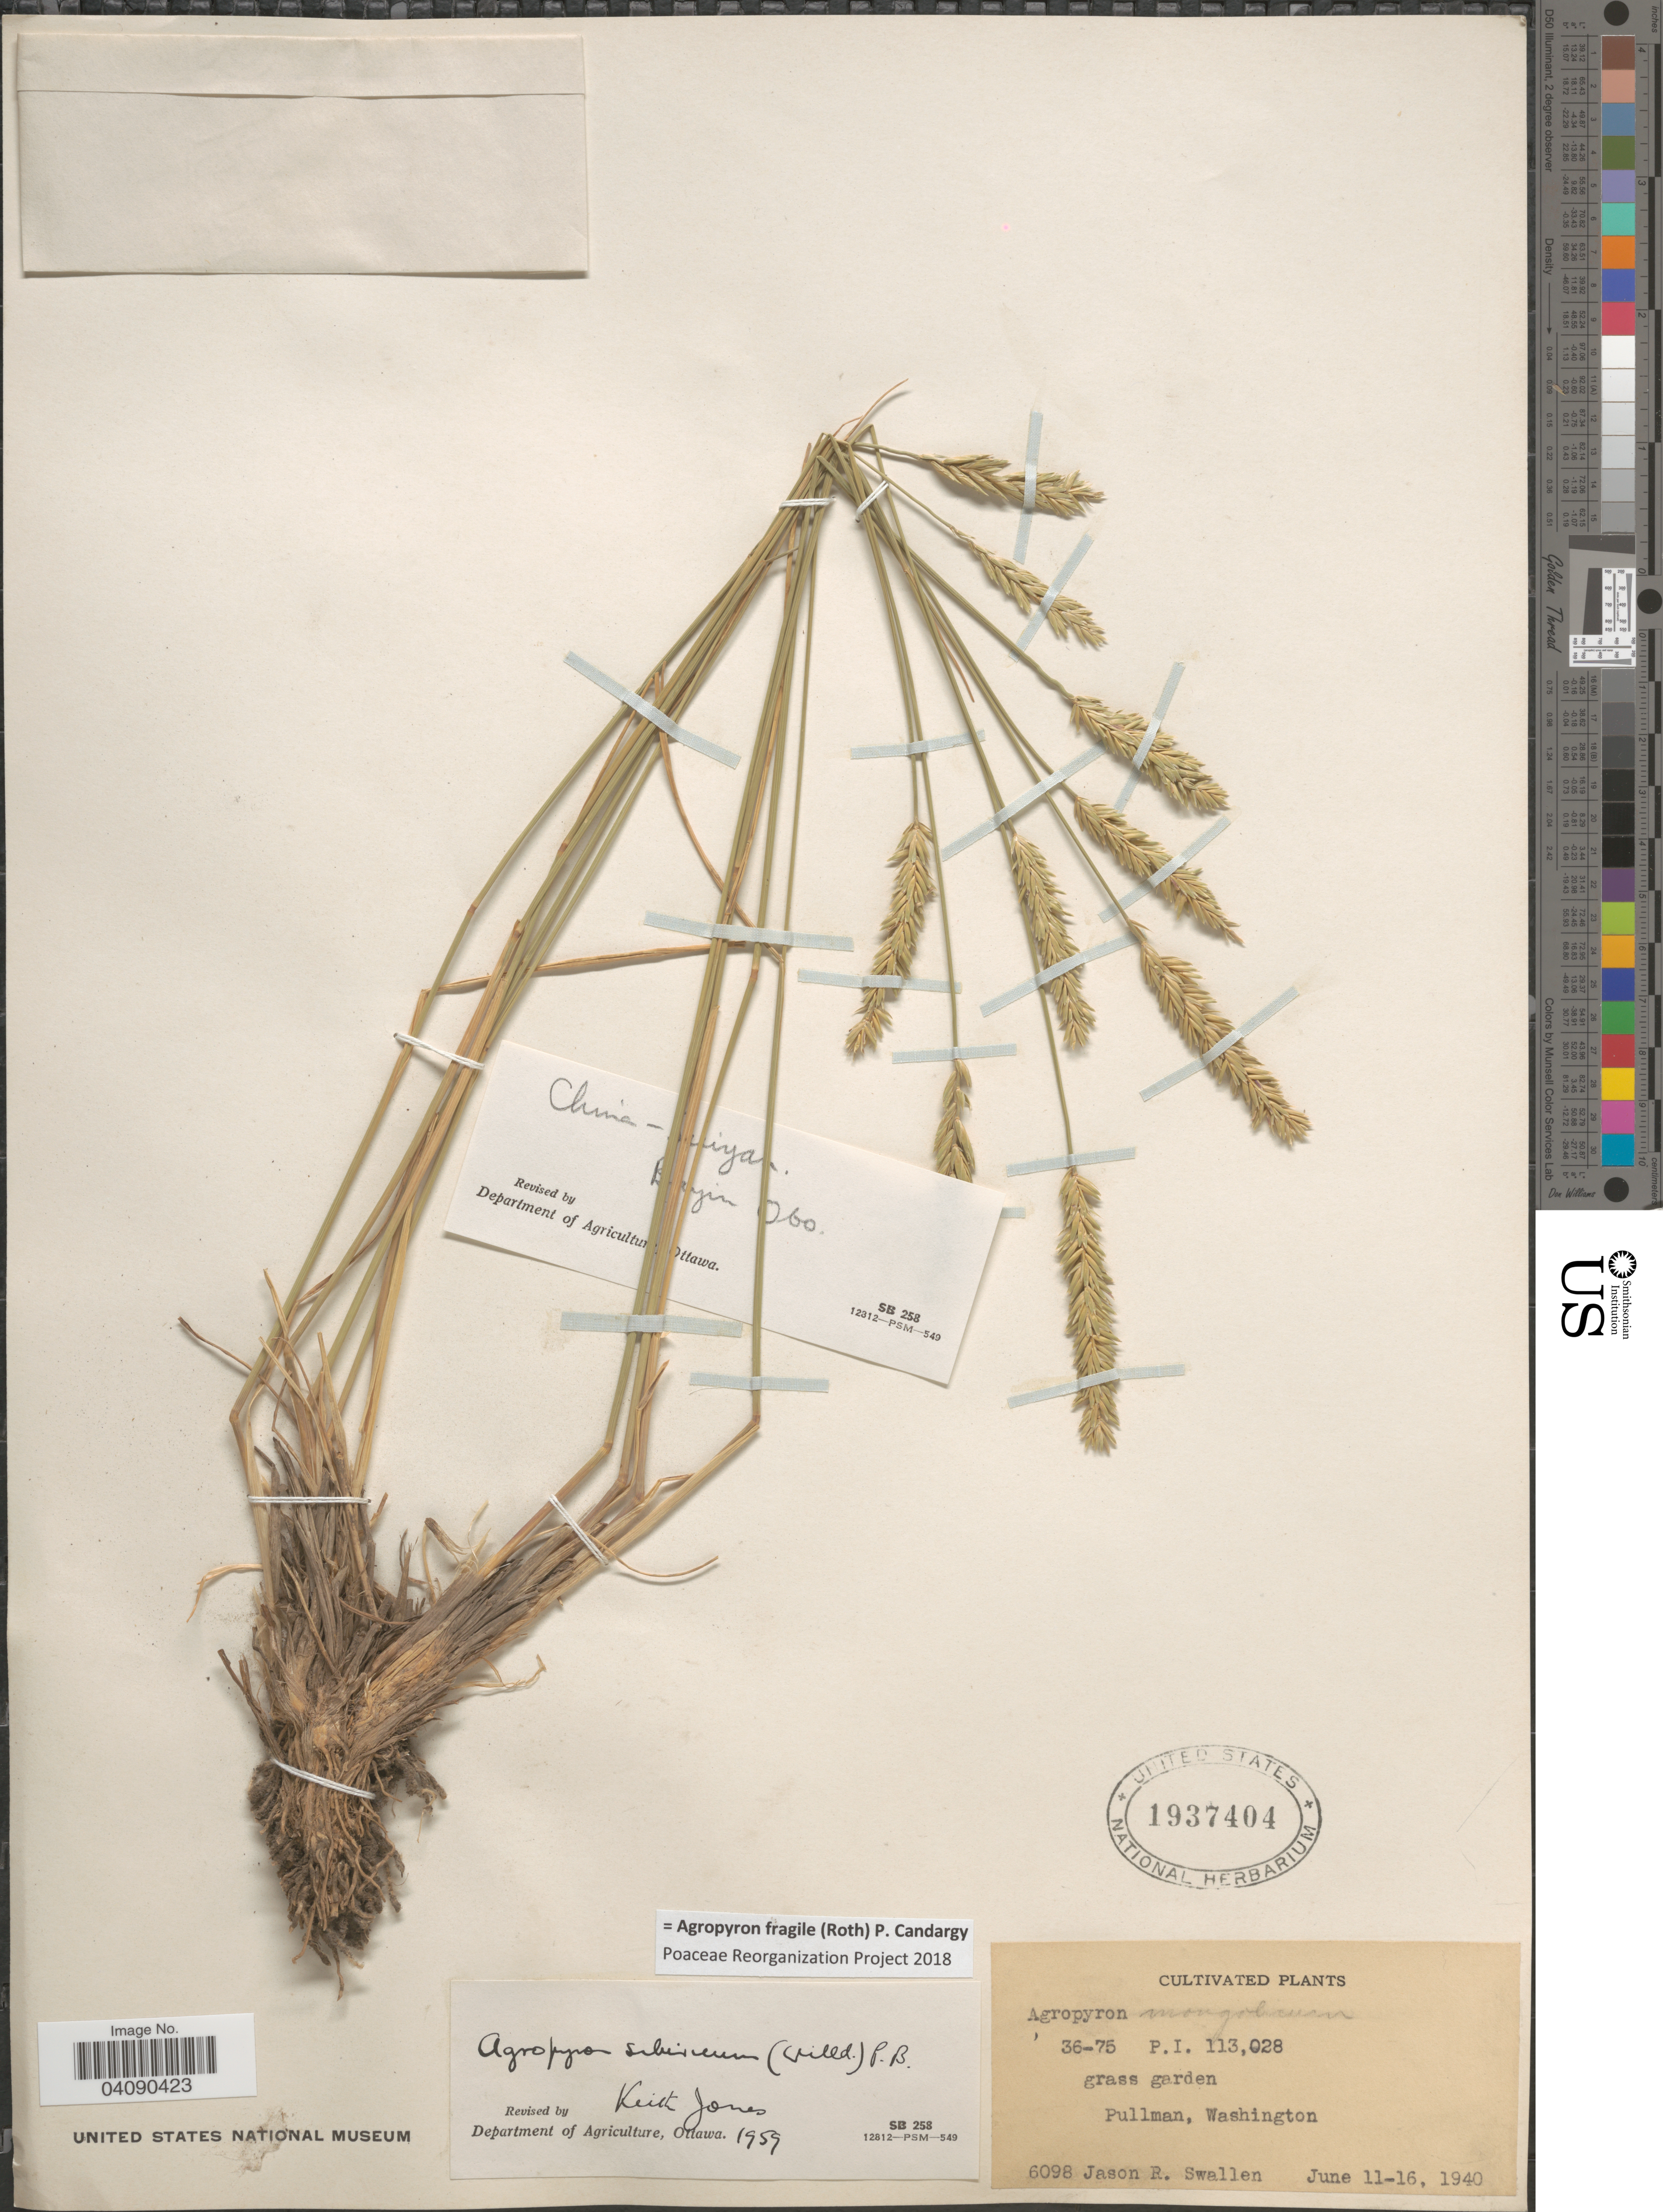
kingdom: Plantae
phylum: Tracheophyta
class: Liliopsida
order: Poales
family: Poaceae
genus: Agropyron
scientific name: Agropyron fragile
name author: (Roth) Candargy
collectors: J. R. Swallen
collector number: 6098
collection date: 1940-06-11/1940-06-16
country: United States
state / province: Washington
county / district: Whitman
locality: Grass garden. Pullman.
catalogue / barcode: US 1937404